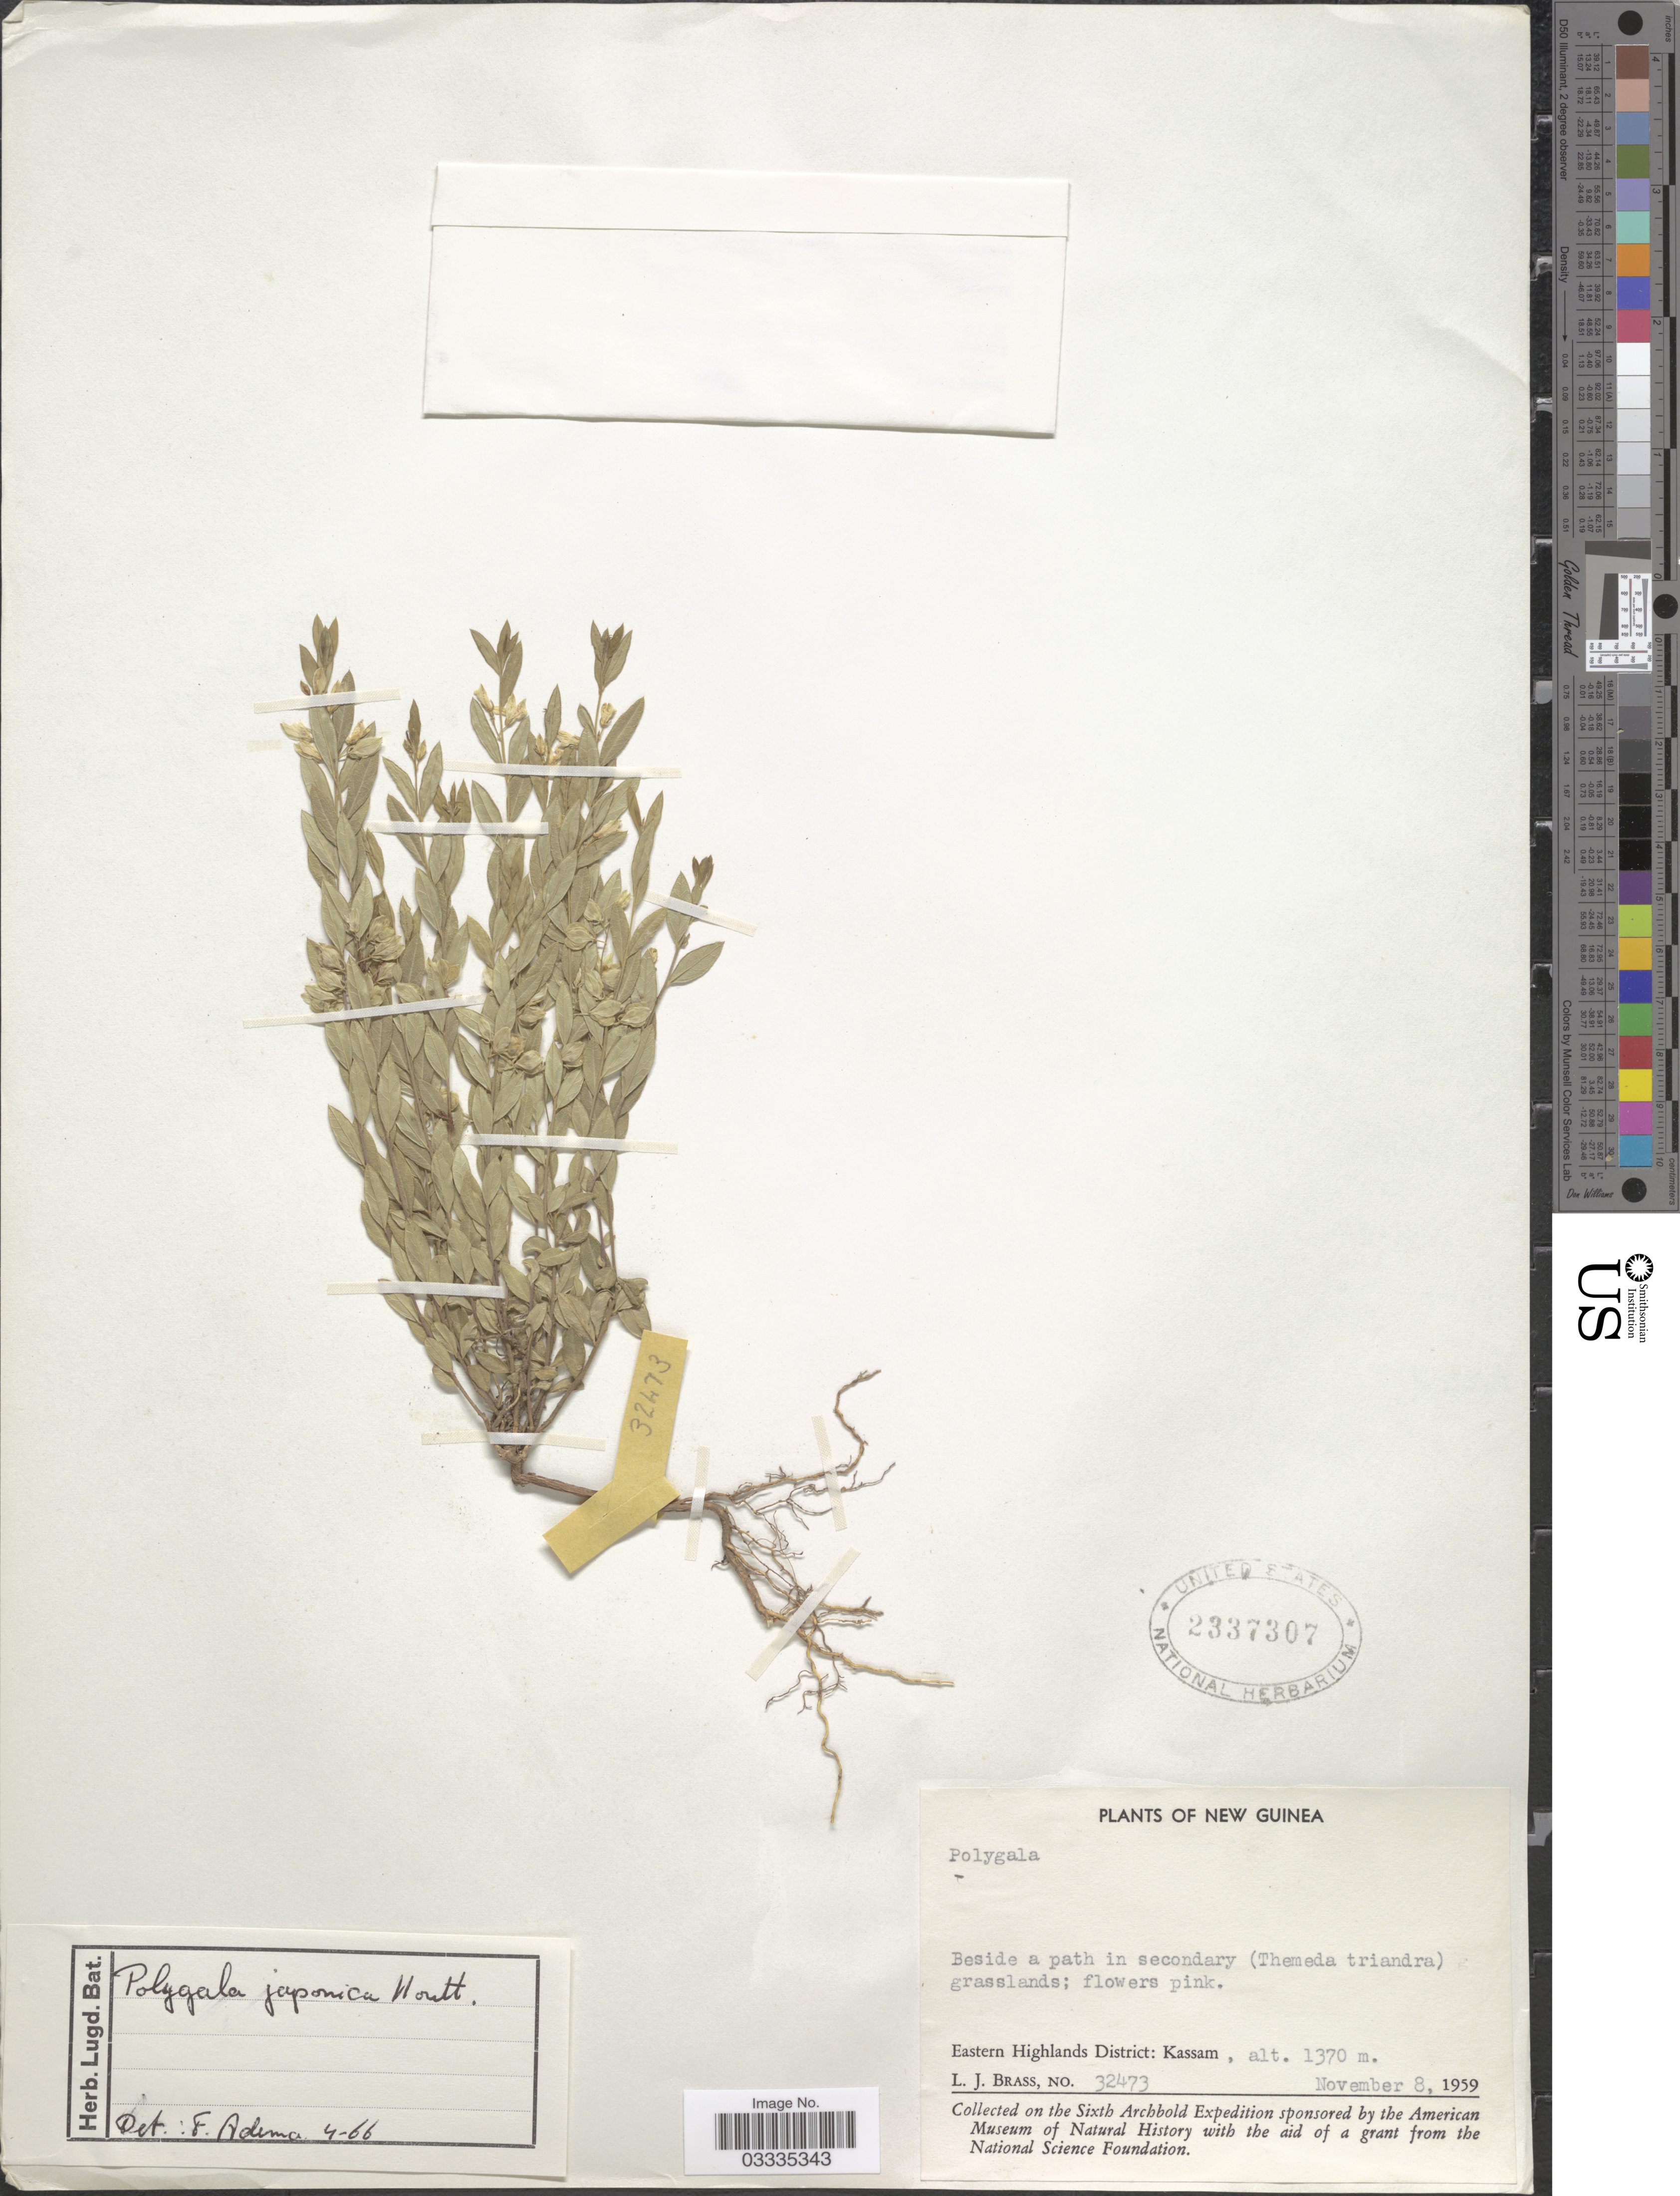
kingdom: Plantae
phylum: Tracheophyta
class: Magnoliopsida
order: Fabales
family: Polygalaceae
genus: Polygala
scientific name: Polygala japonica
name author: Houtt.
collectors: L. J. Brass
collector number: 32473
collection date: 1959-11-08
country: Papua New Guinea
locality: New Guinea. Eastern Highlands District: Kassam.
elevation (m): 1370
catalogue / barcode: US 2337307